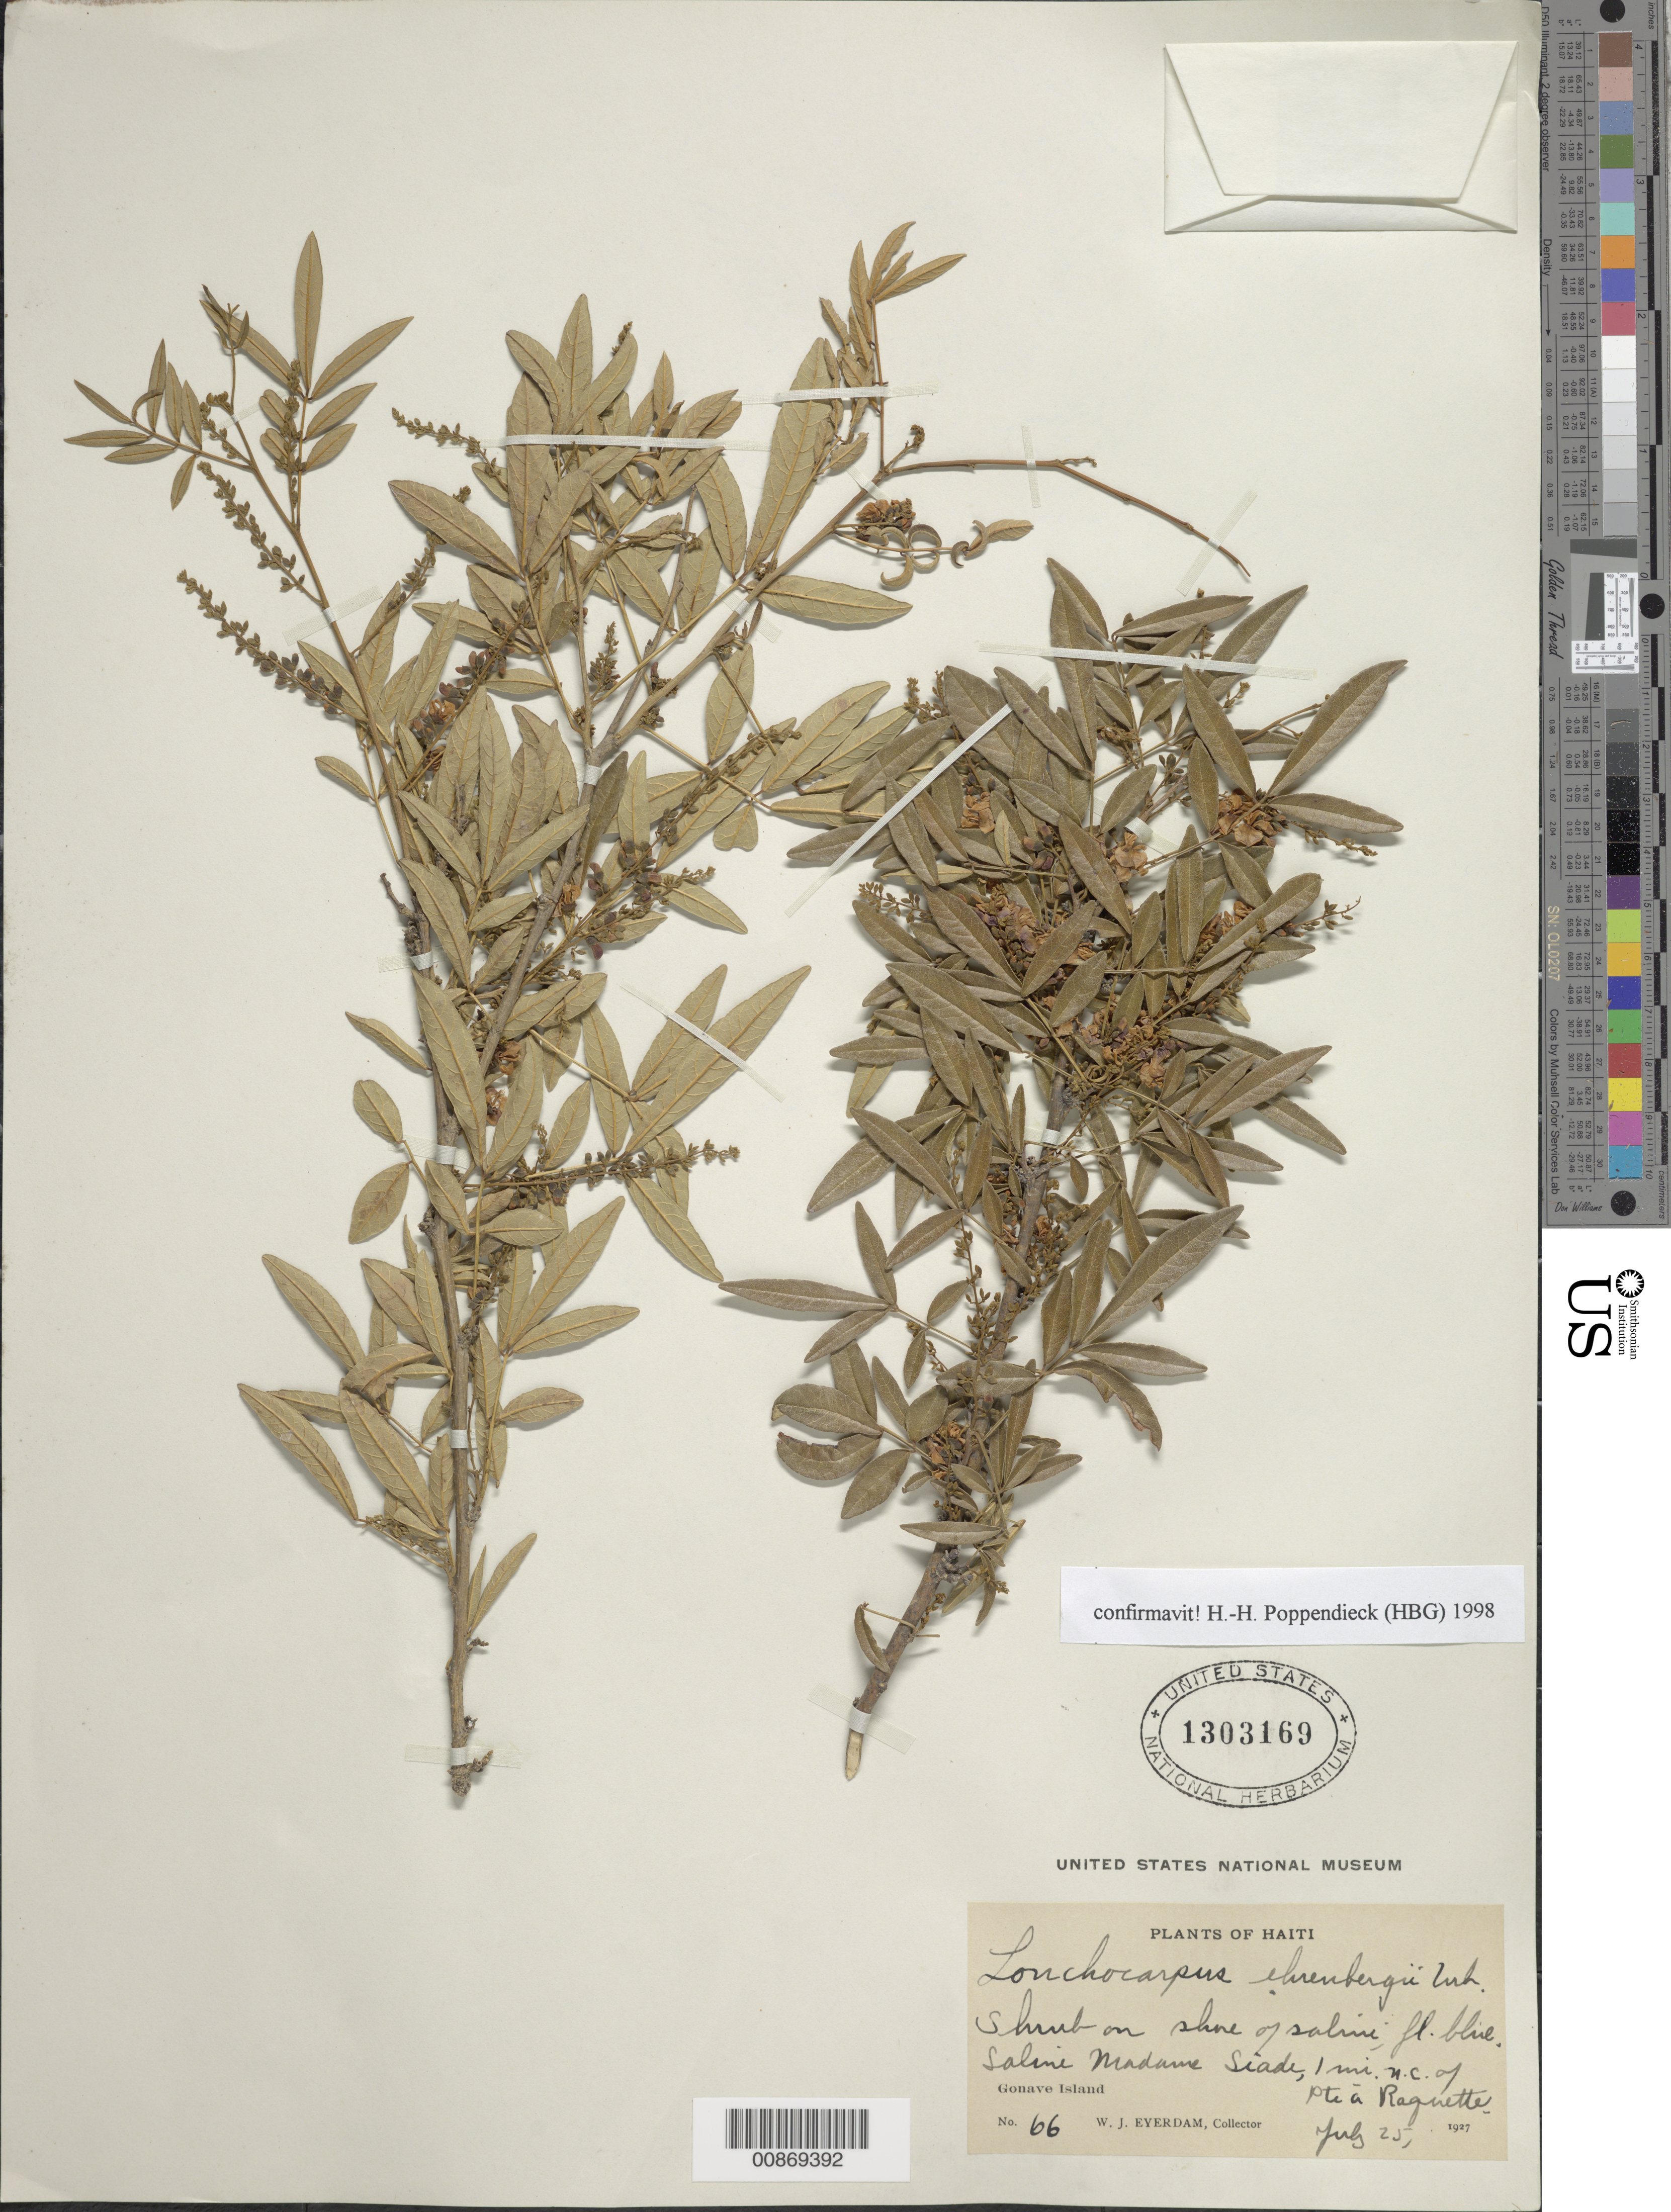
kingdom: Plantae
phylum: Tracheophyta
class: Magnoliopsida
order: Fabales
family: Fabaceae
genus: Lonchocarpus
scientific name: Lonchocarpus ehrenbergii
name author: Urb.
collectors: W. J. Eyerdam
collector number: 66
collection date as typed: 25 Jul 1927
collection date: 1927-07-25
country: Haiti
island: Île de la Gonâve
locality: Saline Madame Siade, 1 mi. NE of Pte à Raquette. Gonave Island.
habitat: On shore of saline.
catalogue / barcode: US 1303169